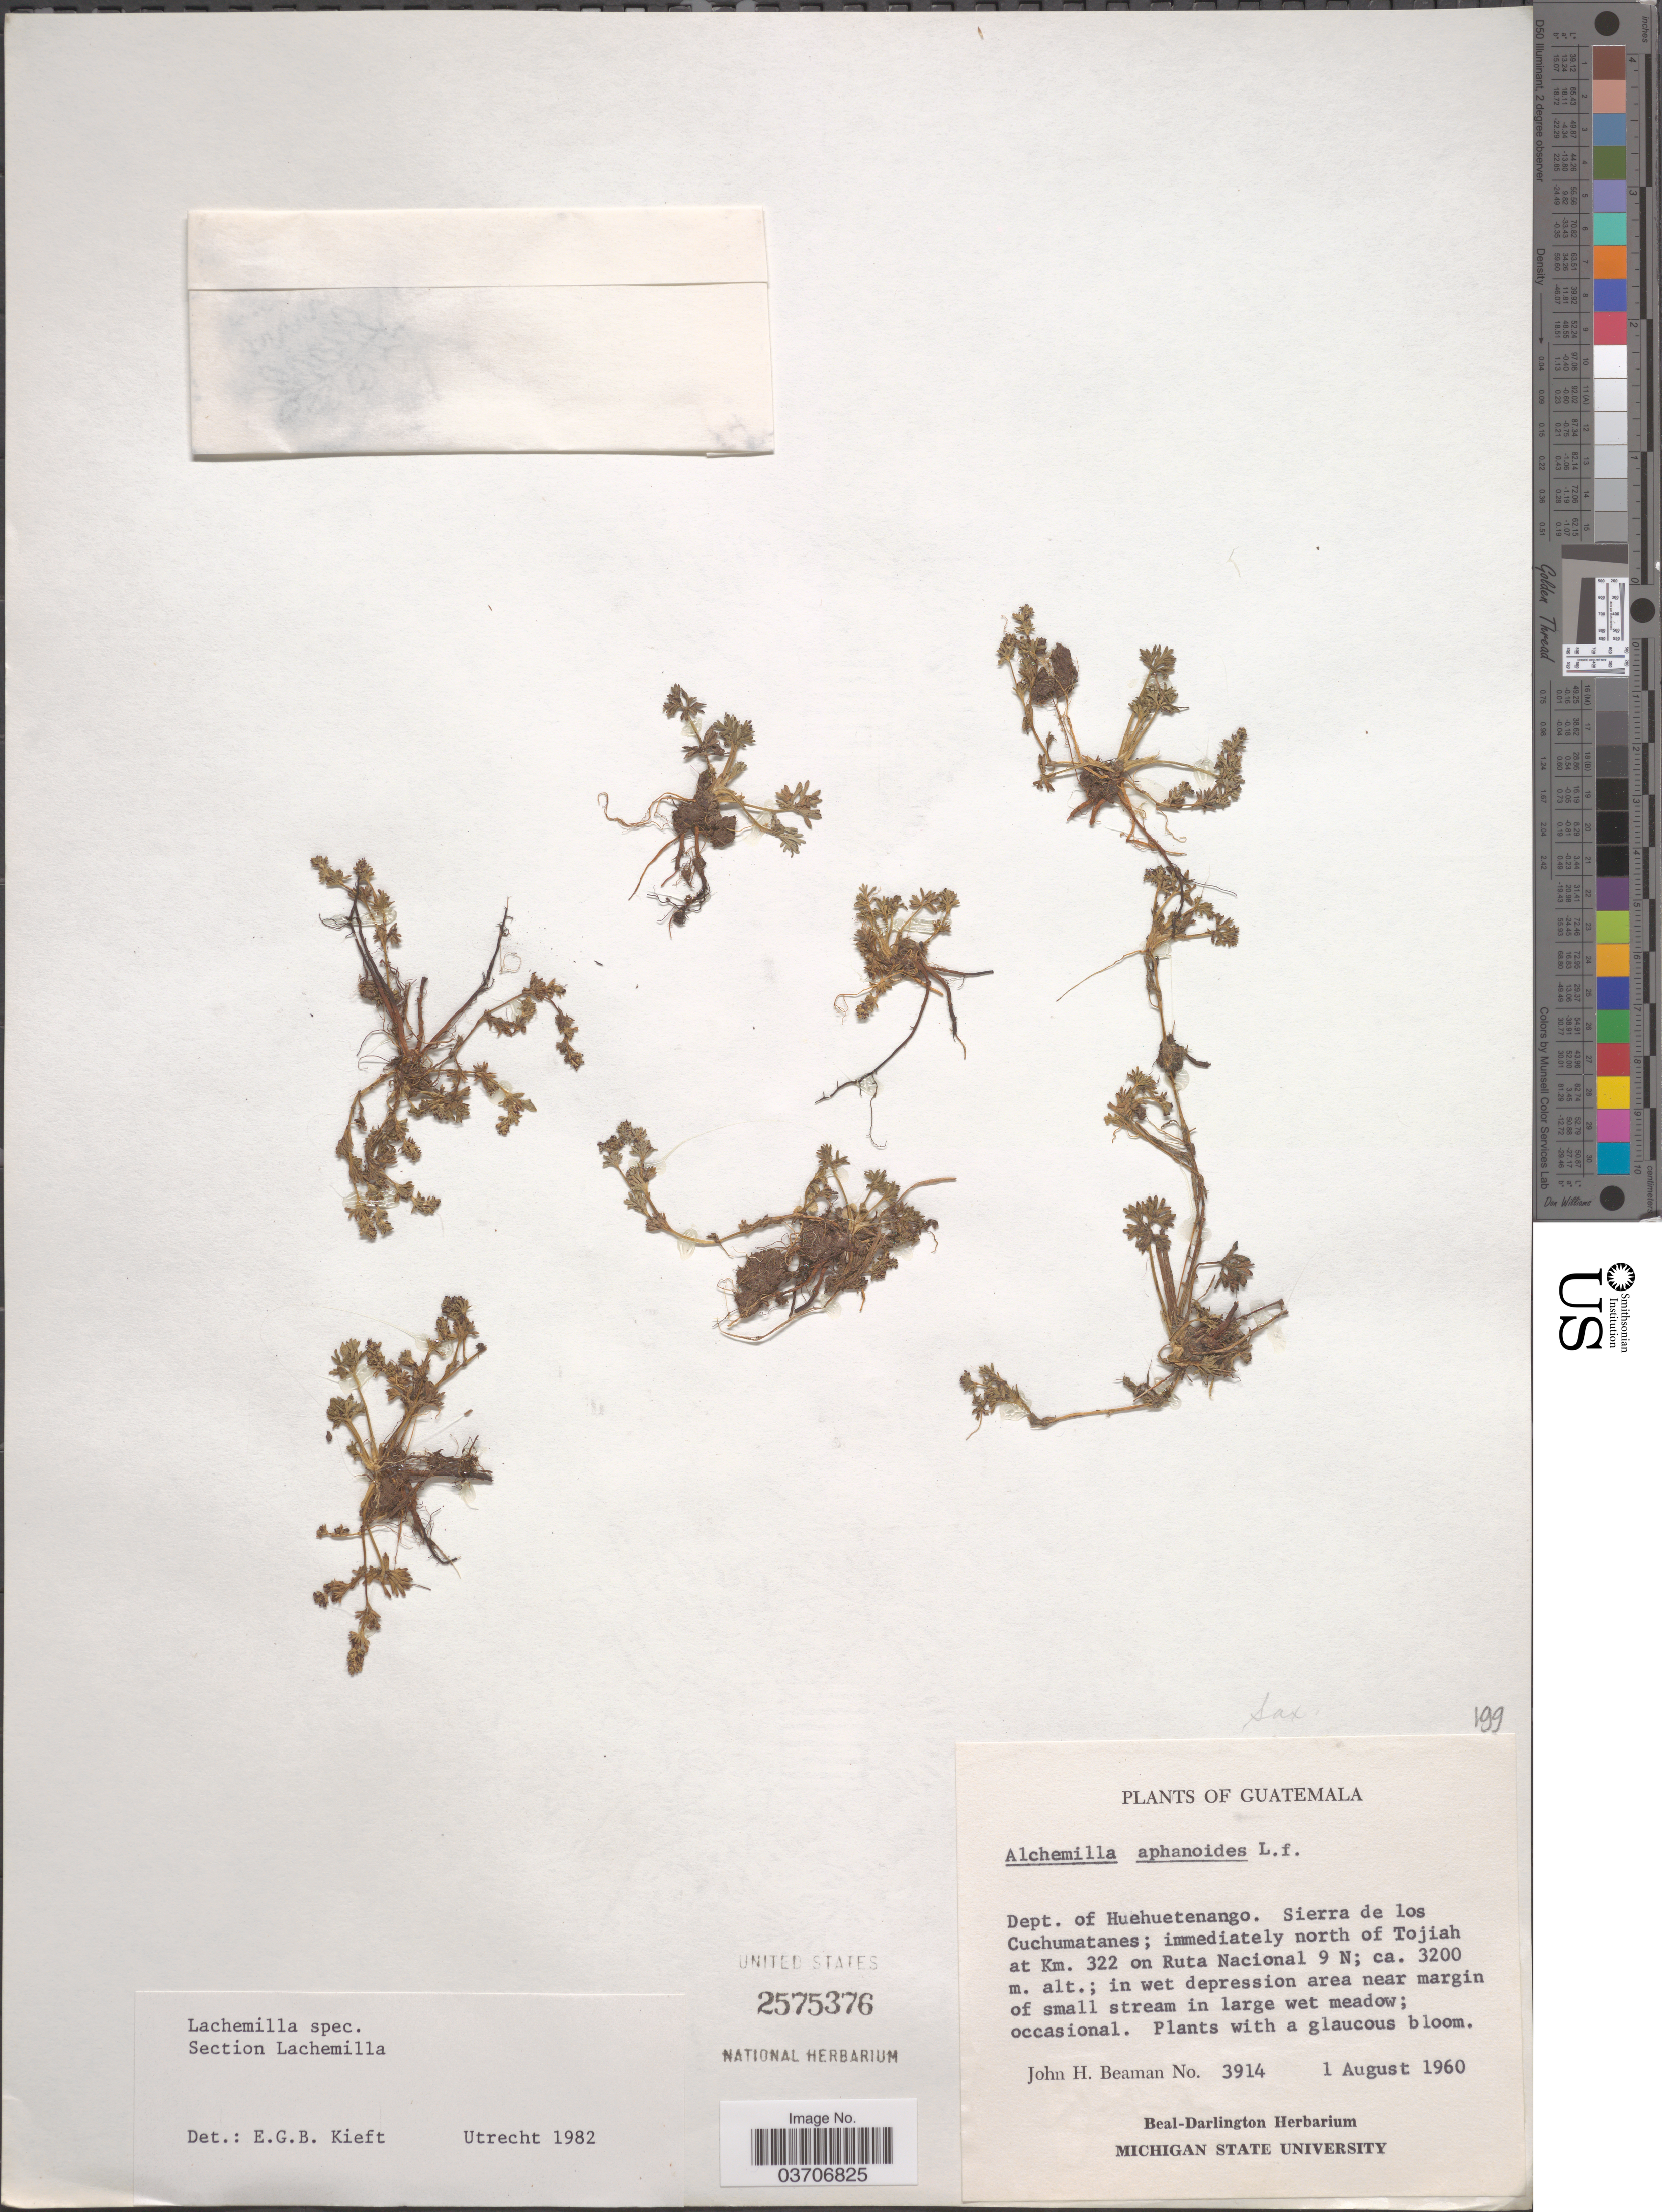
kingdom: Plantae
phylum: Tracheophyta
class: Magnoliopsida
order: Rosales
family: Rosaceae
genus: Lachemilla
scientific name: Lachemilla sp.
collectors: J. H. Beaman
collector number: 3914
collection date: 1960-08-01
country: Guatemala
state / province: Huehuetenango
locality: Dept. of Huehuetenango. Sierra de los Cuchumatanes; immediately north of Tojiah at Km. 322 on Ruta Nacional 9 N.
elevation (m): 3200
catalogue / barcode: US 2575376